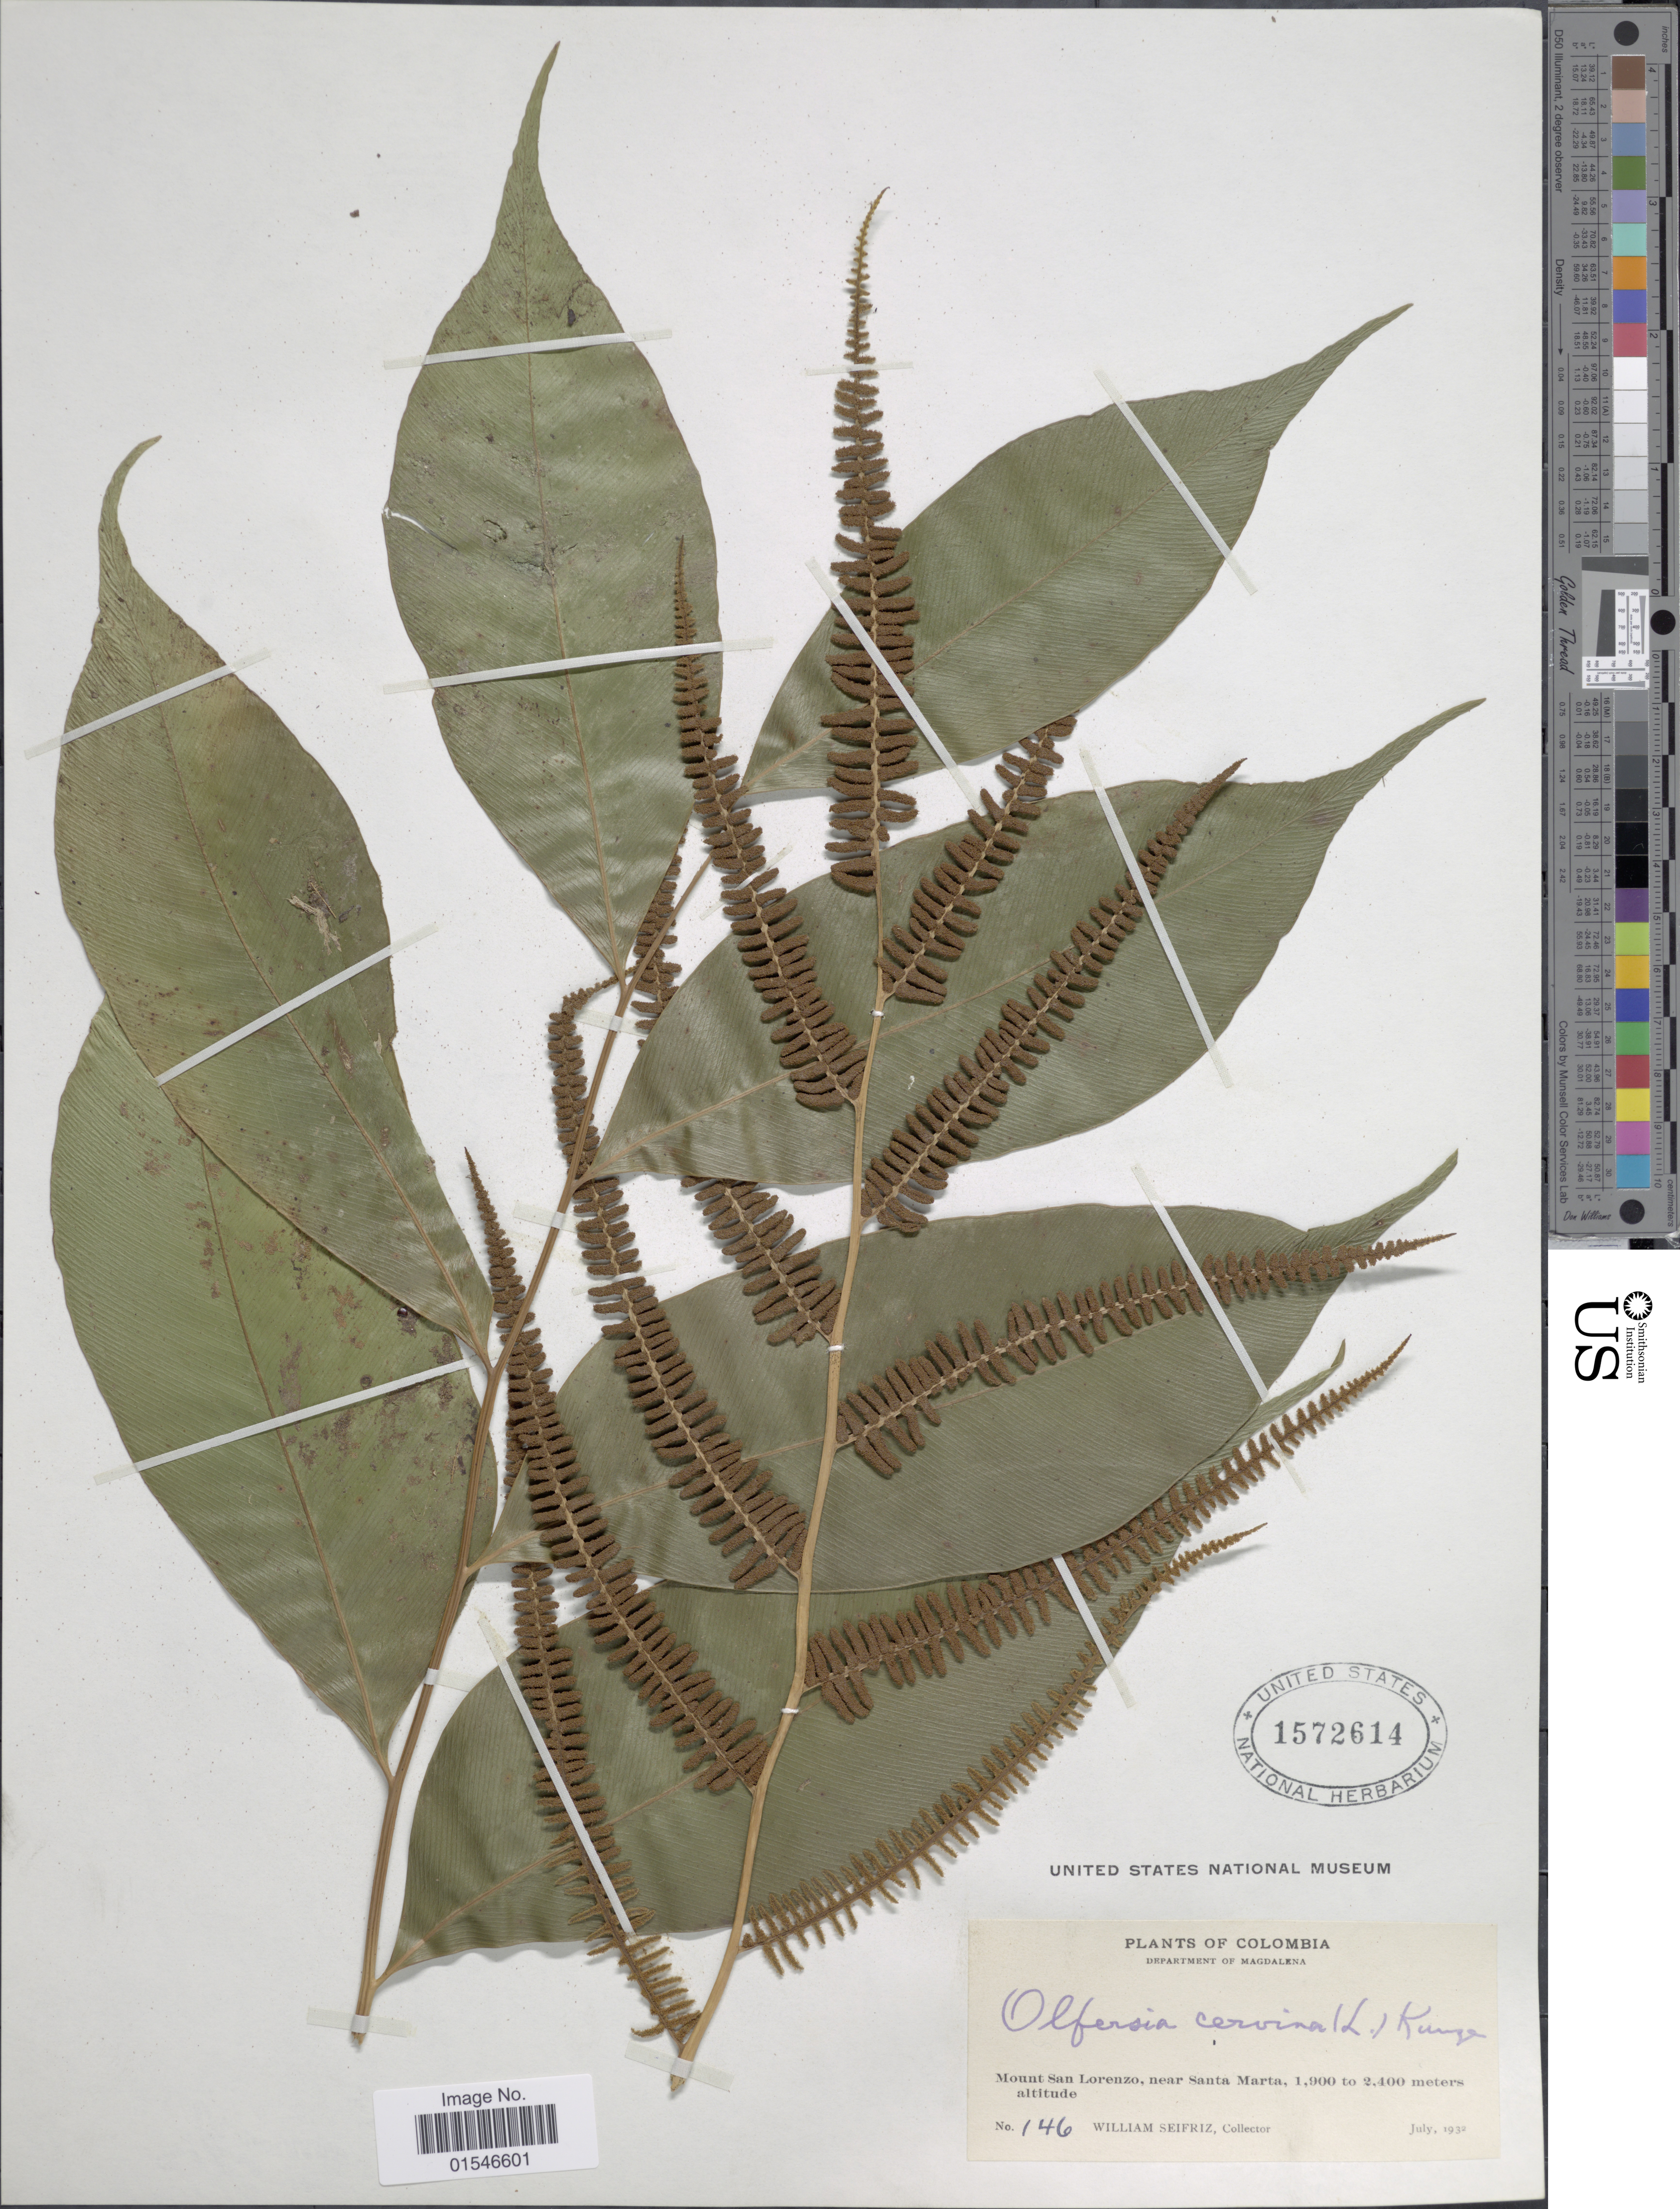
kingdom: Plantae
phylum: Tracheophyta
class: Polypodiopsida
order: Polypodiales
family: Dryopteridaceae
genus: Olfersia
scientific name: Olfersia cervina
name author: (L.) Kunze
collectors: W. Seifriz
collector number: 146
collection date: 1932-07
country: Colombia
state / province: Magdalena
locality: Mount San Lorenzo, near Santa Marta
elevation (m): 1900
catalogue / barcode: US 1572614